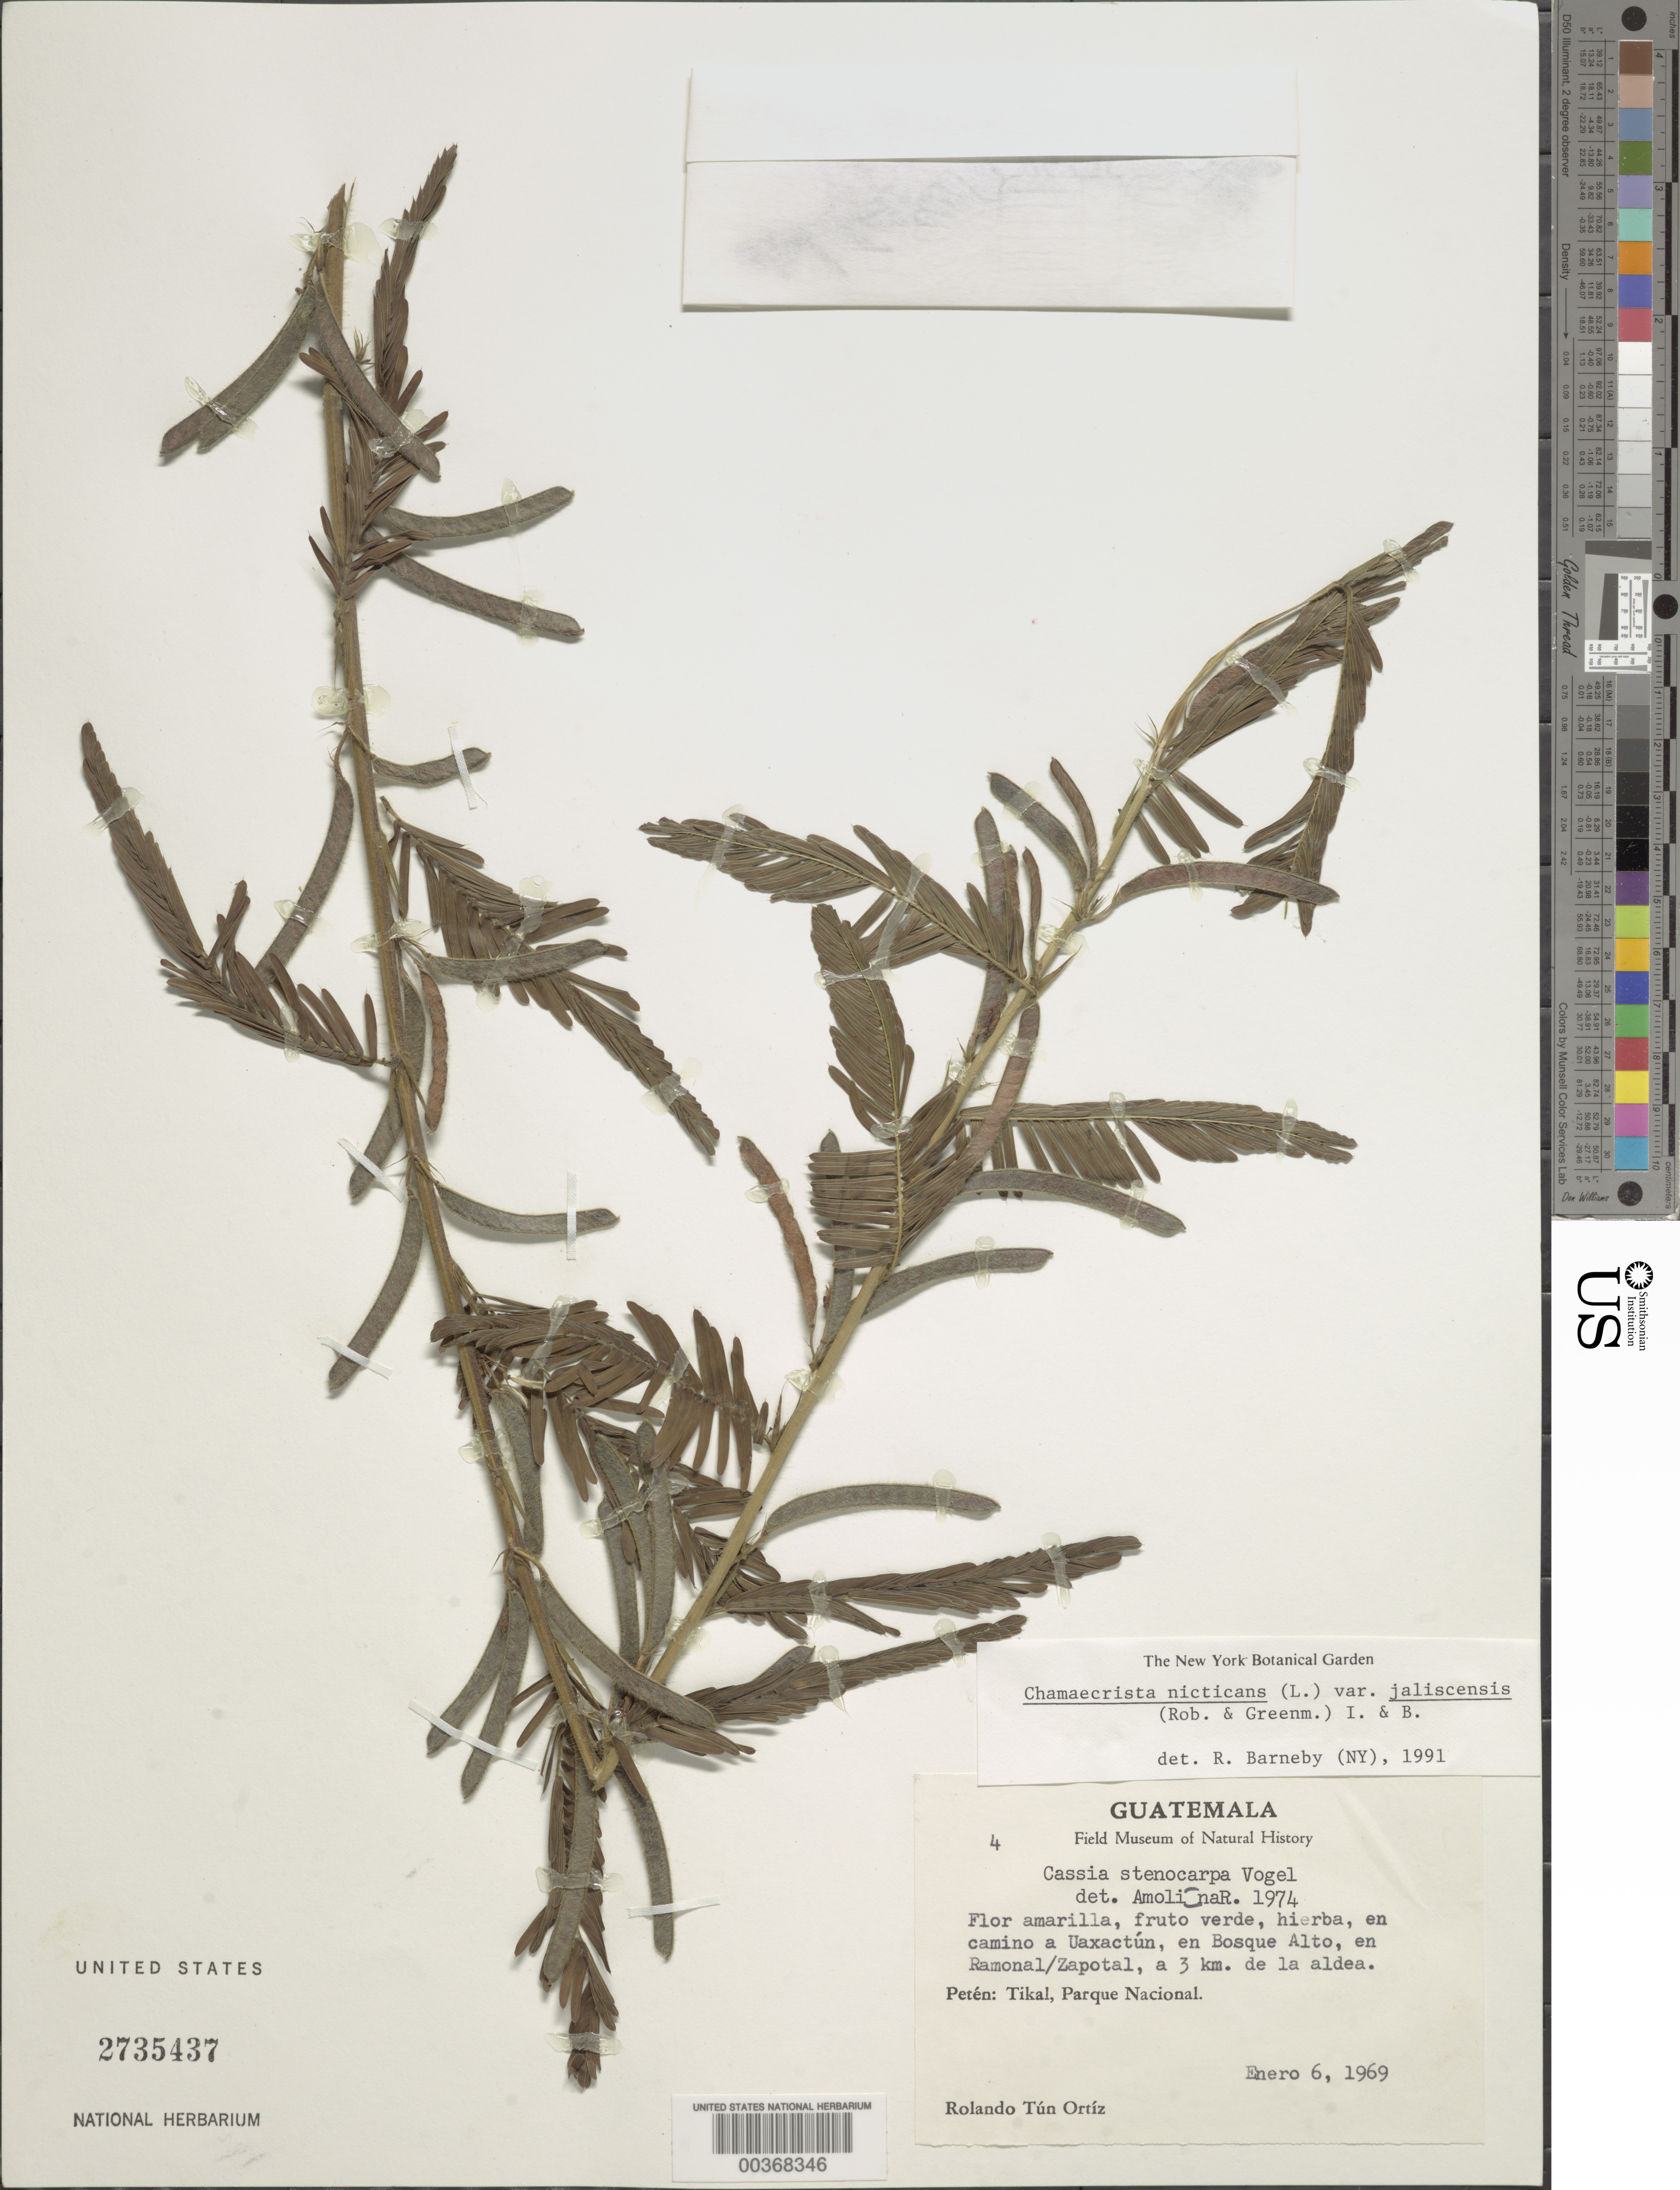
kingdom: Plantae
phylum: Tracheophyta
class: Magnoliopsida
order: Fabales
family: Fabaceae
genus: Chamaecrista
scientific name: Chamaecrista nictitans var. jaliscensis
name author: (Greenm.) H.S. Irwin & Barneby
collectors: R. Tún Ortiz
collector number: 4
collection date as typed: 06 Jan 1969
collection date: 1969-01-06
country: Guatemala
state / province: El Petén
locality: En camino a Uaxactún, en bosque alto, en Ramonal / Zapotal, a 3 km de la aldea; Tikal, parque nacional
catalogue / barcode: US 2735437